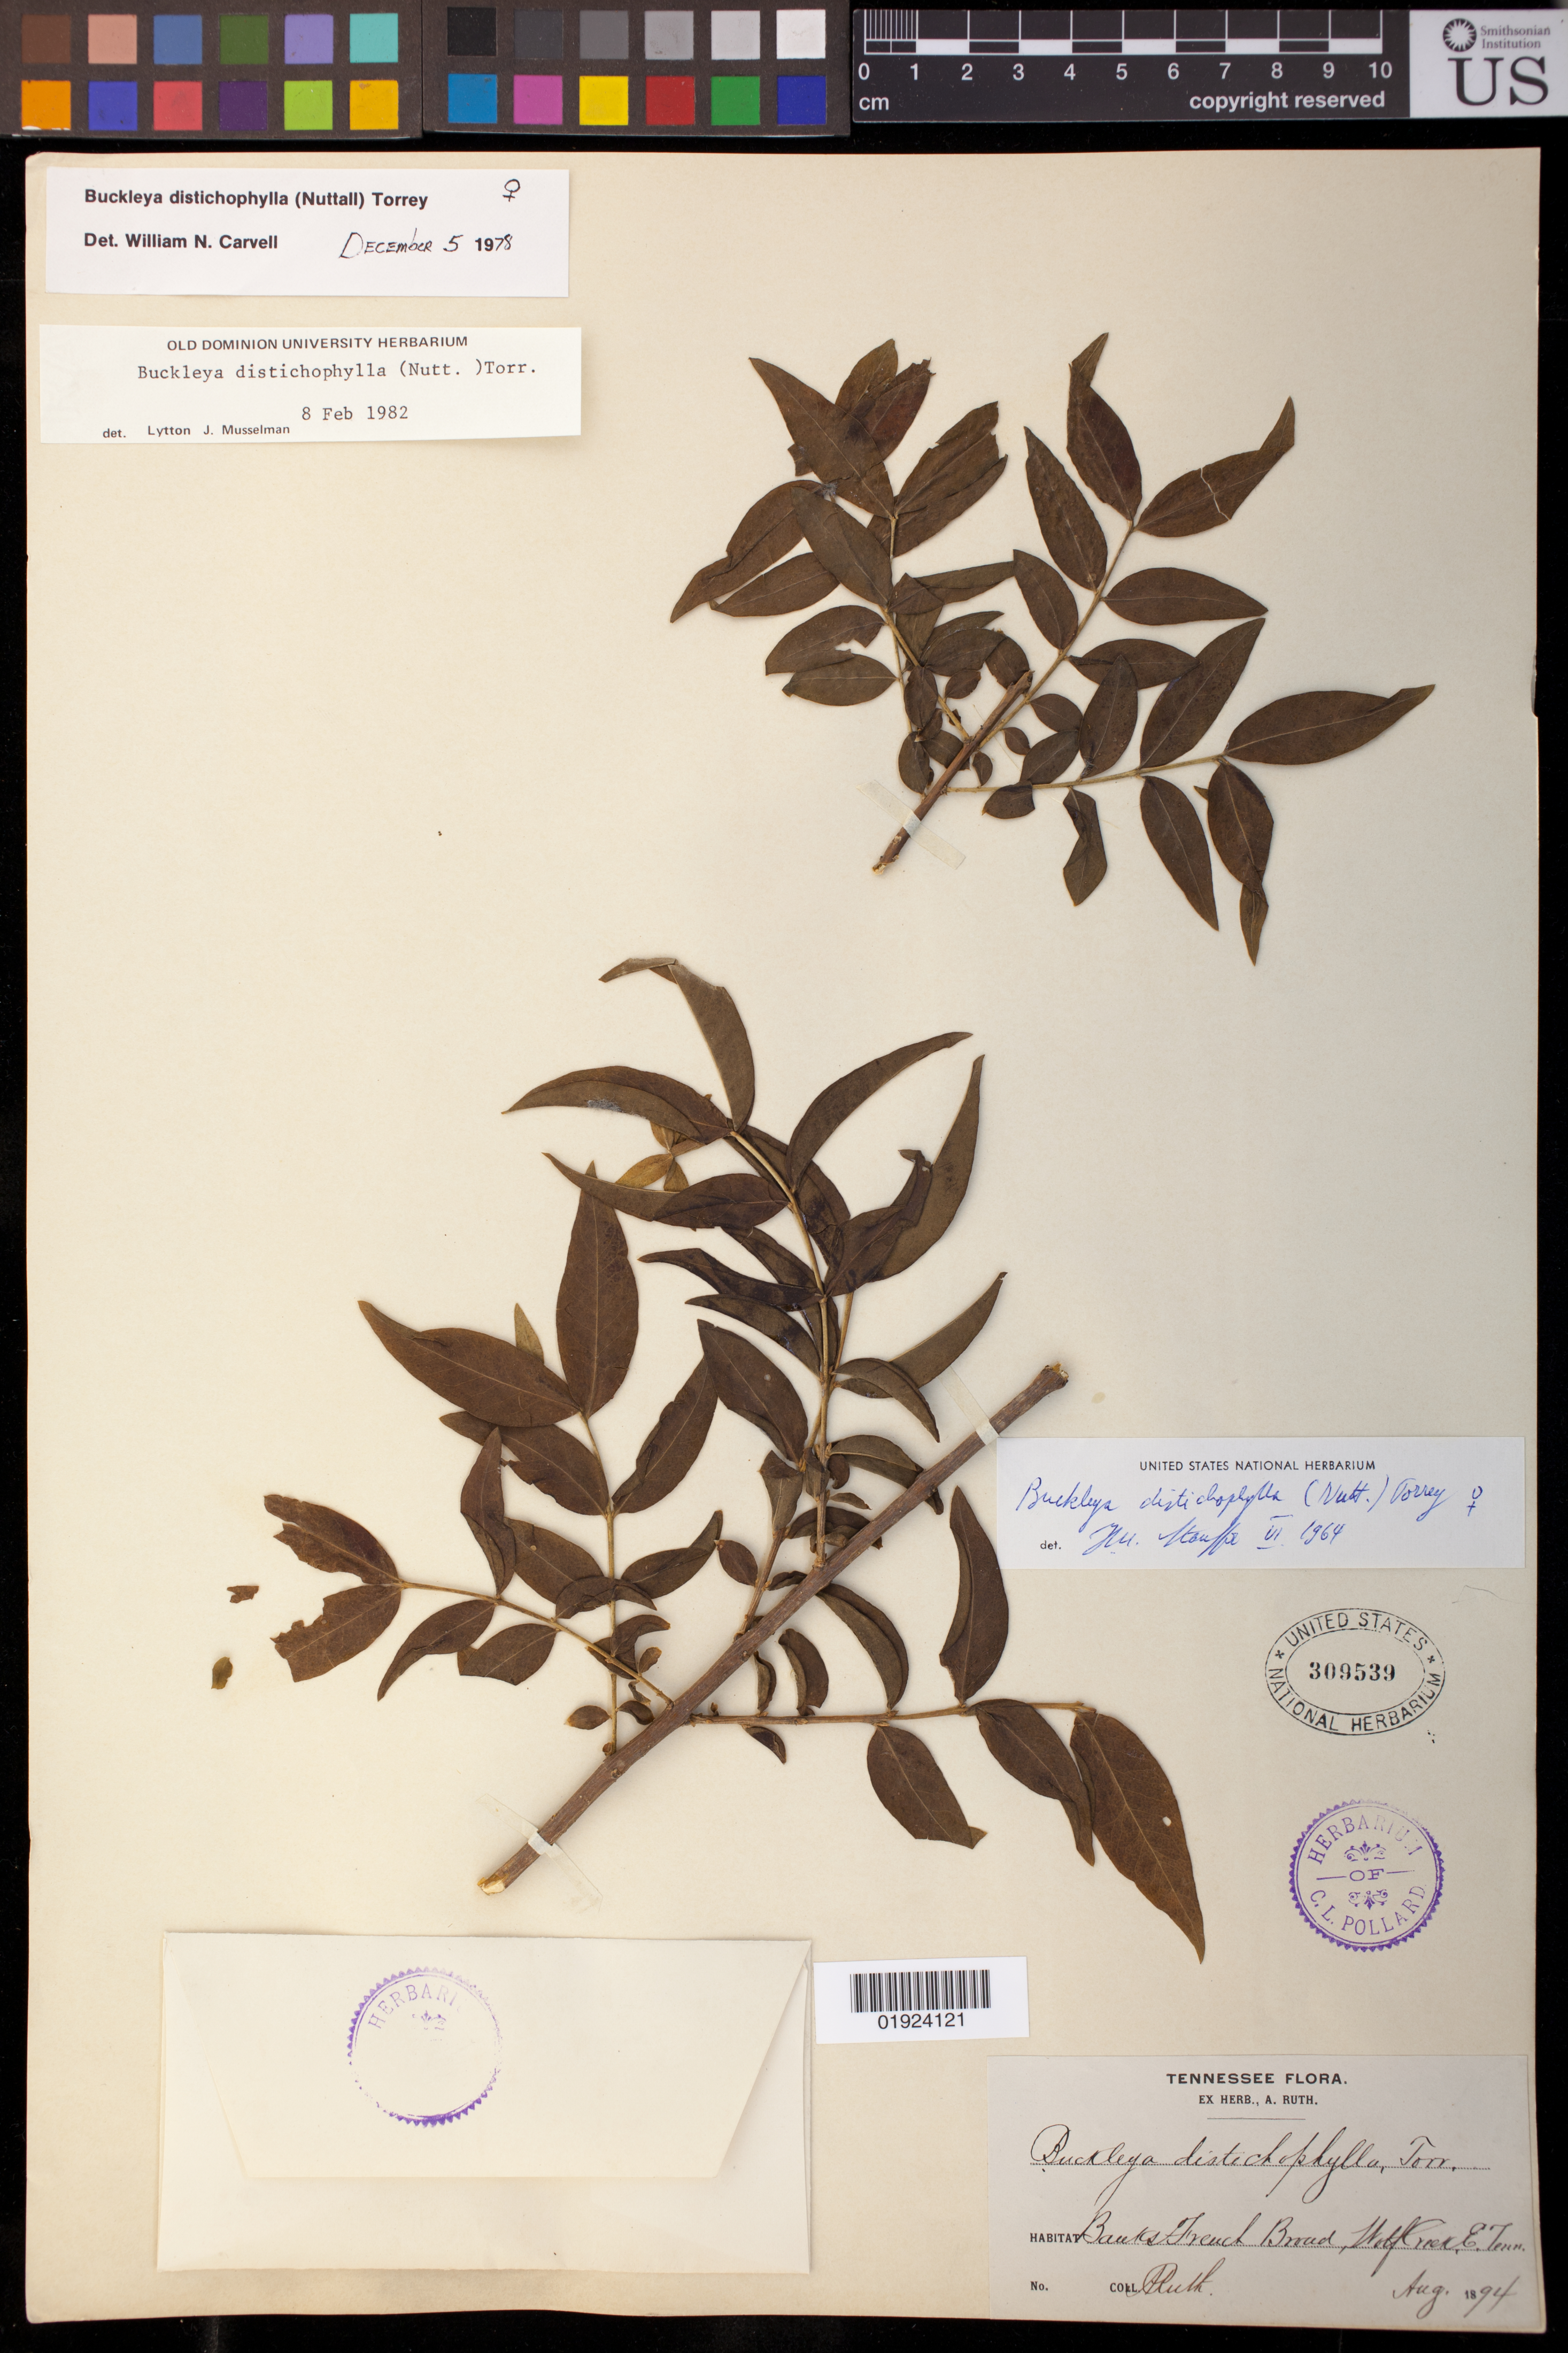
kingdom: Plantae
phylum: Tracheophyta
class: Magnoliopsida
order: Santalales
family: Thesiaceae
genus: Buckleya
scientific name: Buckleya distichophylla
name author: (Nutt.) Torr.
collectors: A. Ruth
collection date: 1894-08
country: United States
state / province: Tennessee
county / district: Cocke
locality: Banks French Broad, Wolf Creek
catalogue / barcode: US 309539